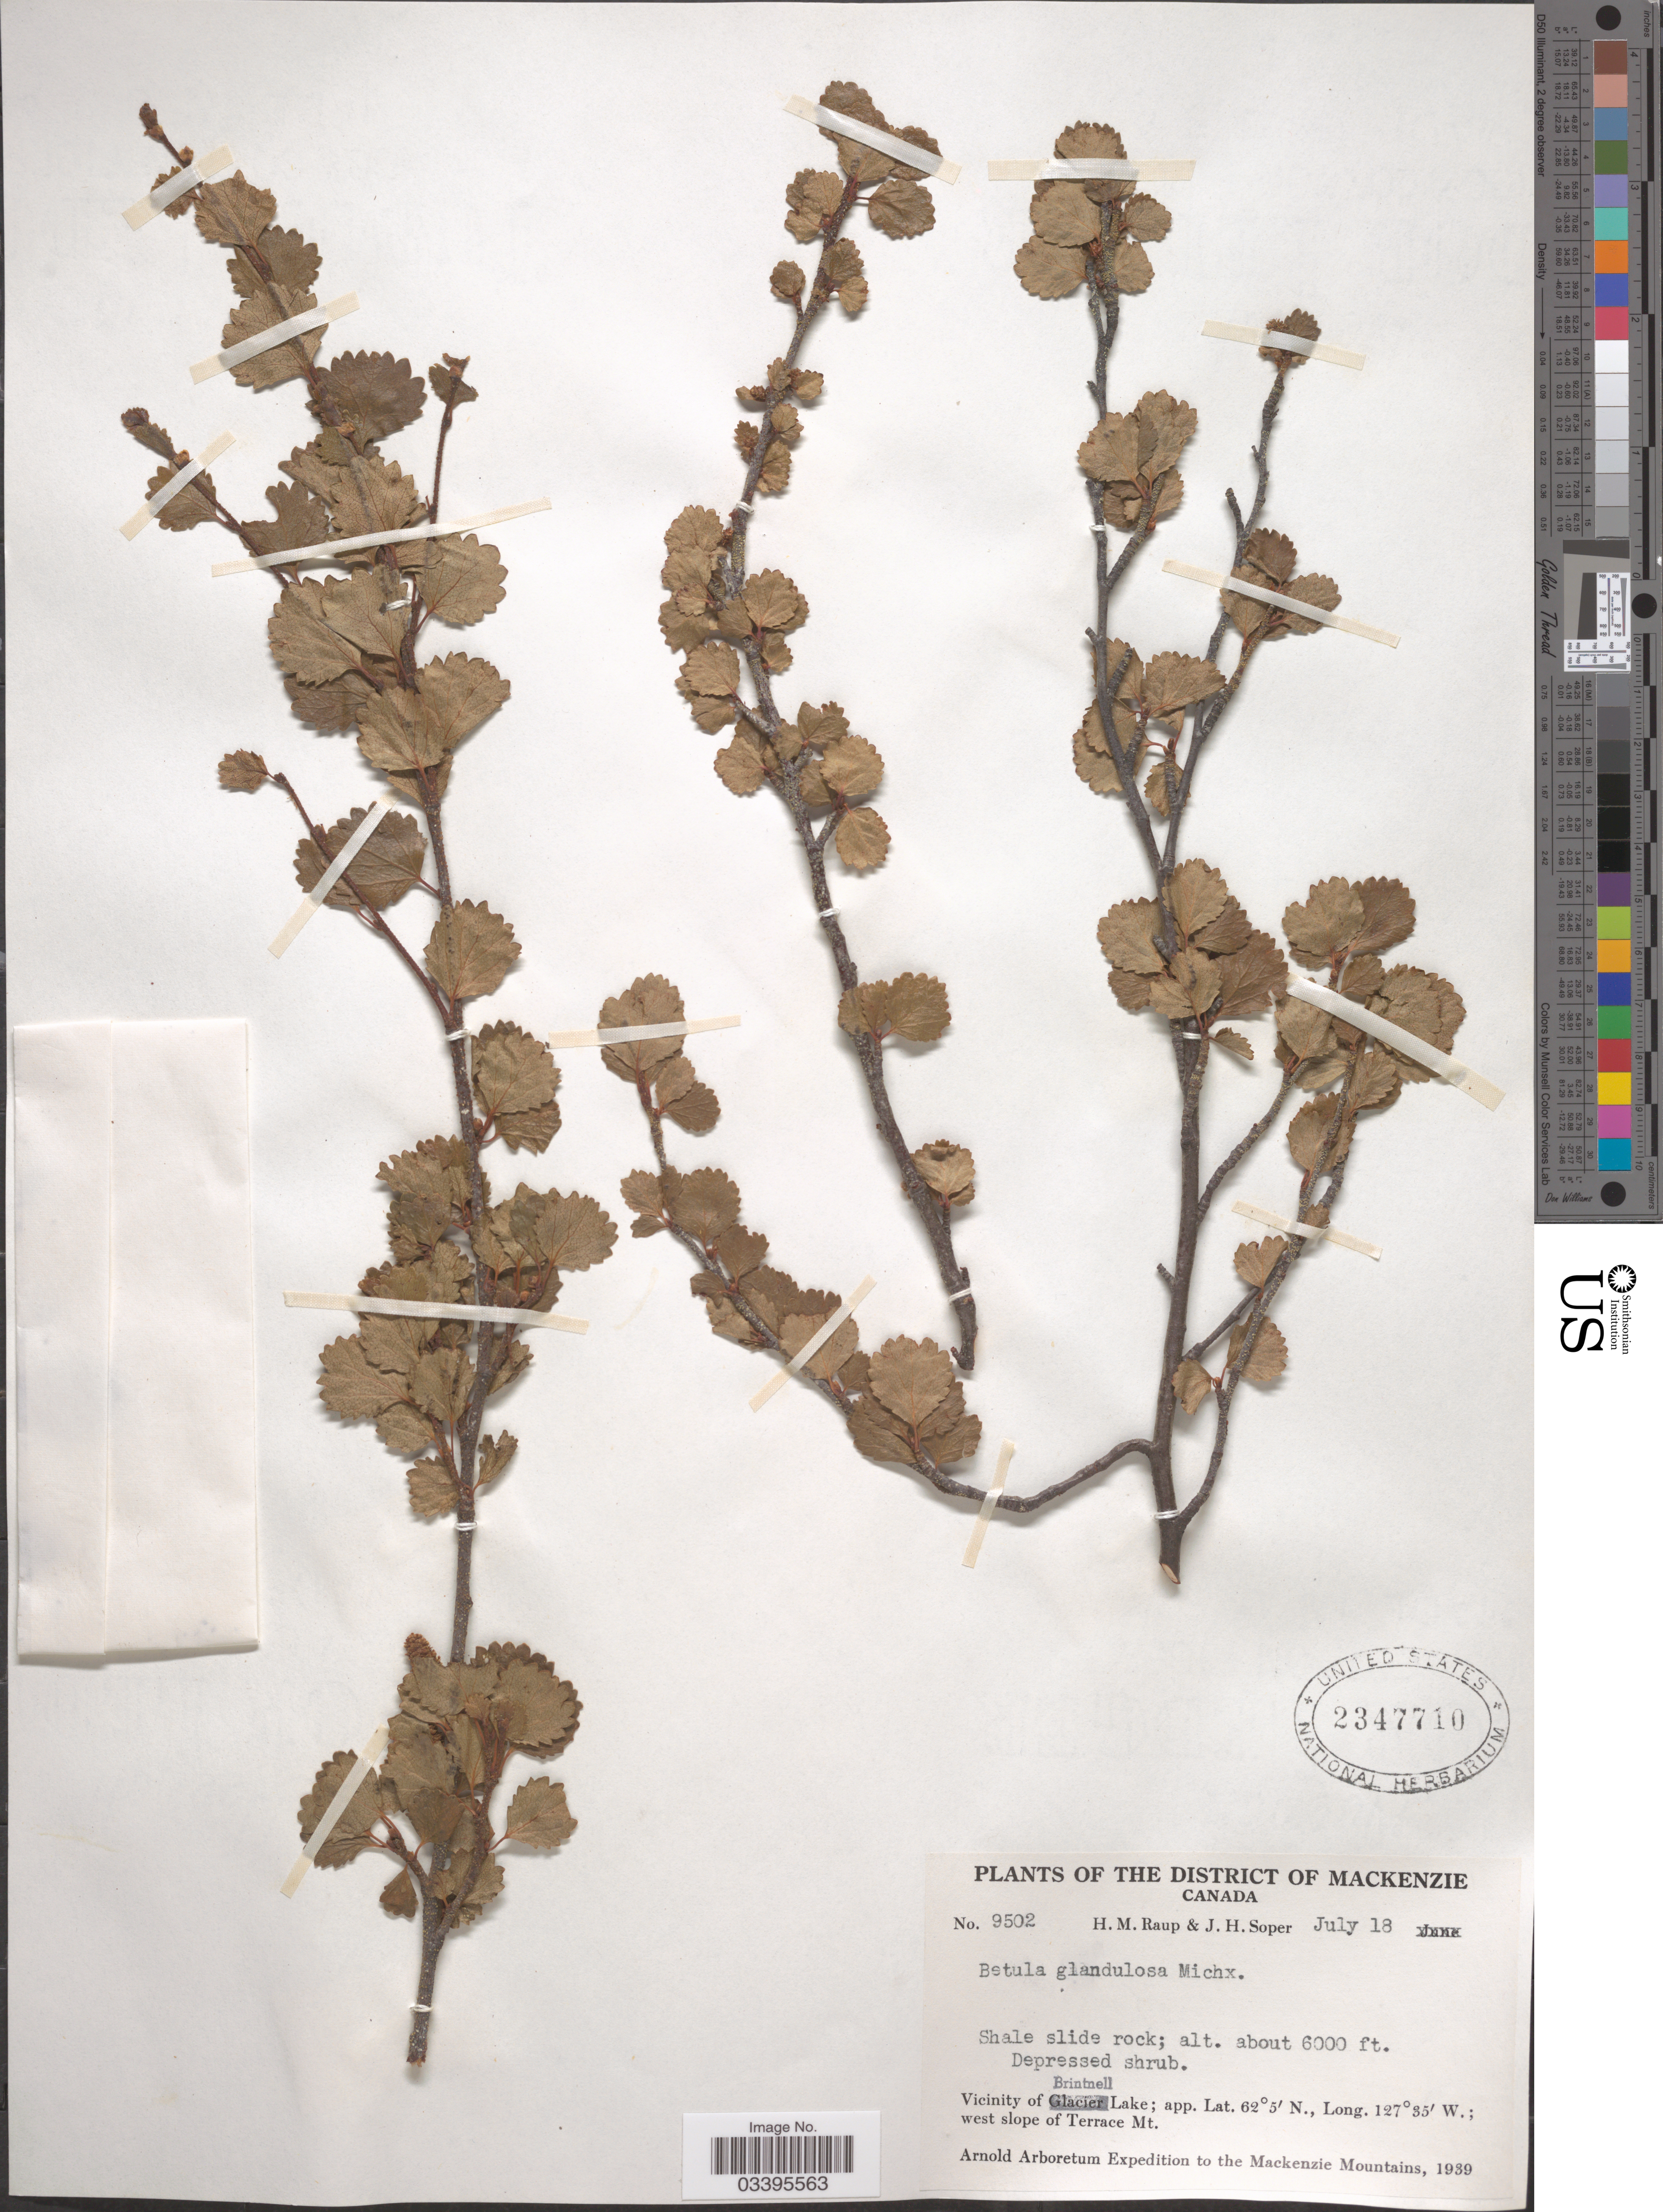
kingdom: Plantae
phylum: Tracheophyta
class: Magnoliopsida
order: Fagales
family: Betulaceae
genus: Betula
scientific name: Betula glandulosa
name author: Michx.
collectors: H. Raup & J. H. Soper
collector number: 9502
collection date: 1939-07-18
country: Canada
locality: The District of Mackenzie. Vicinity of Brintnell Lake; west slope of Terrace Mt.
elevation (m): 1829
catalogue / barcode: US 2347710